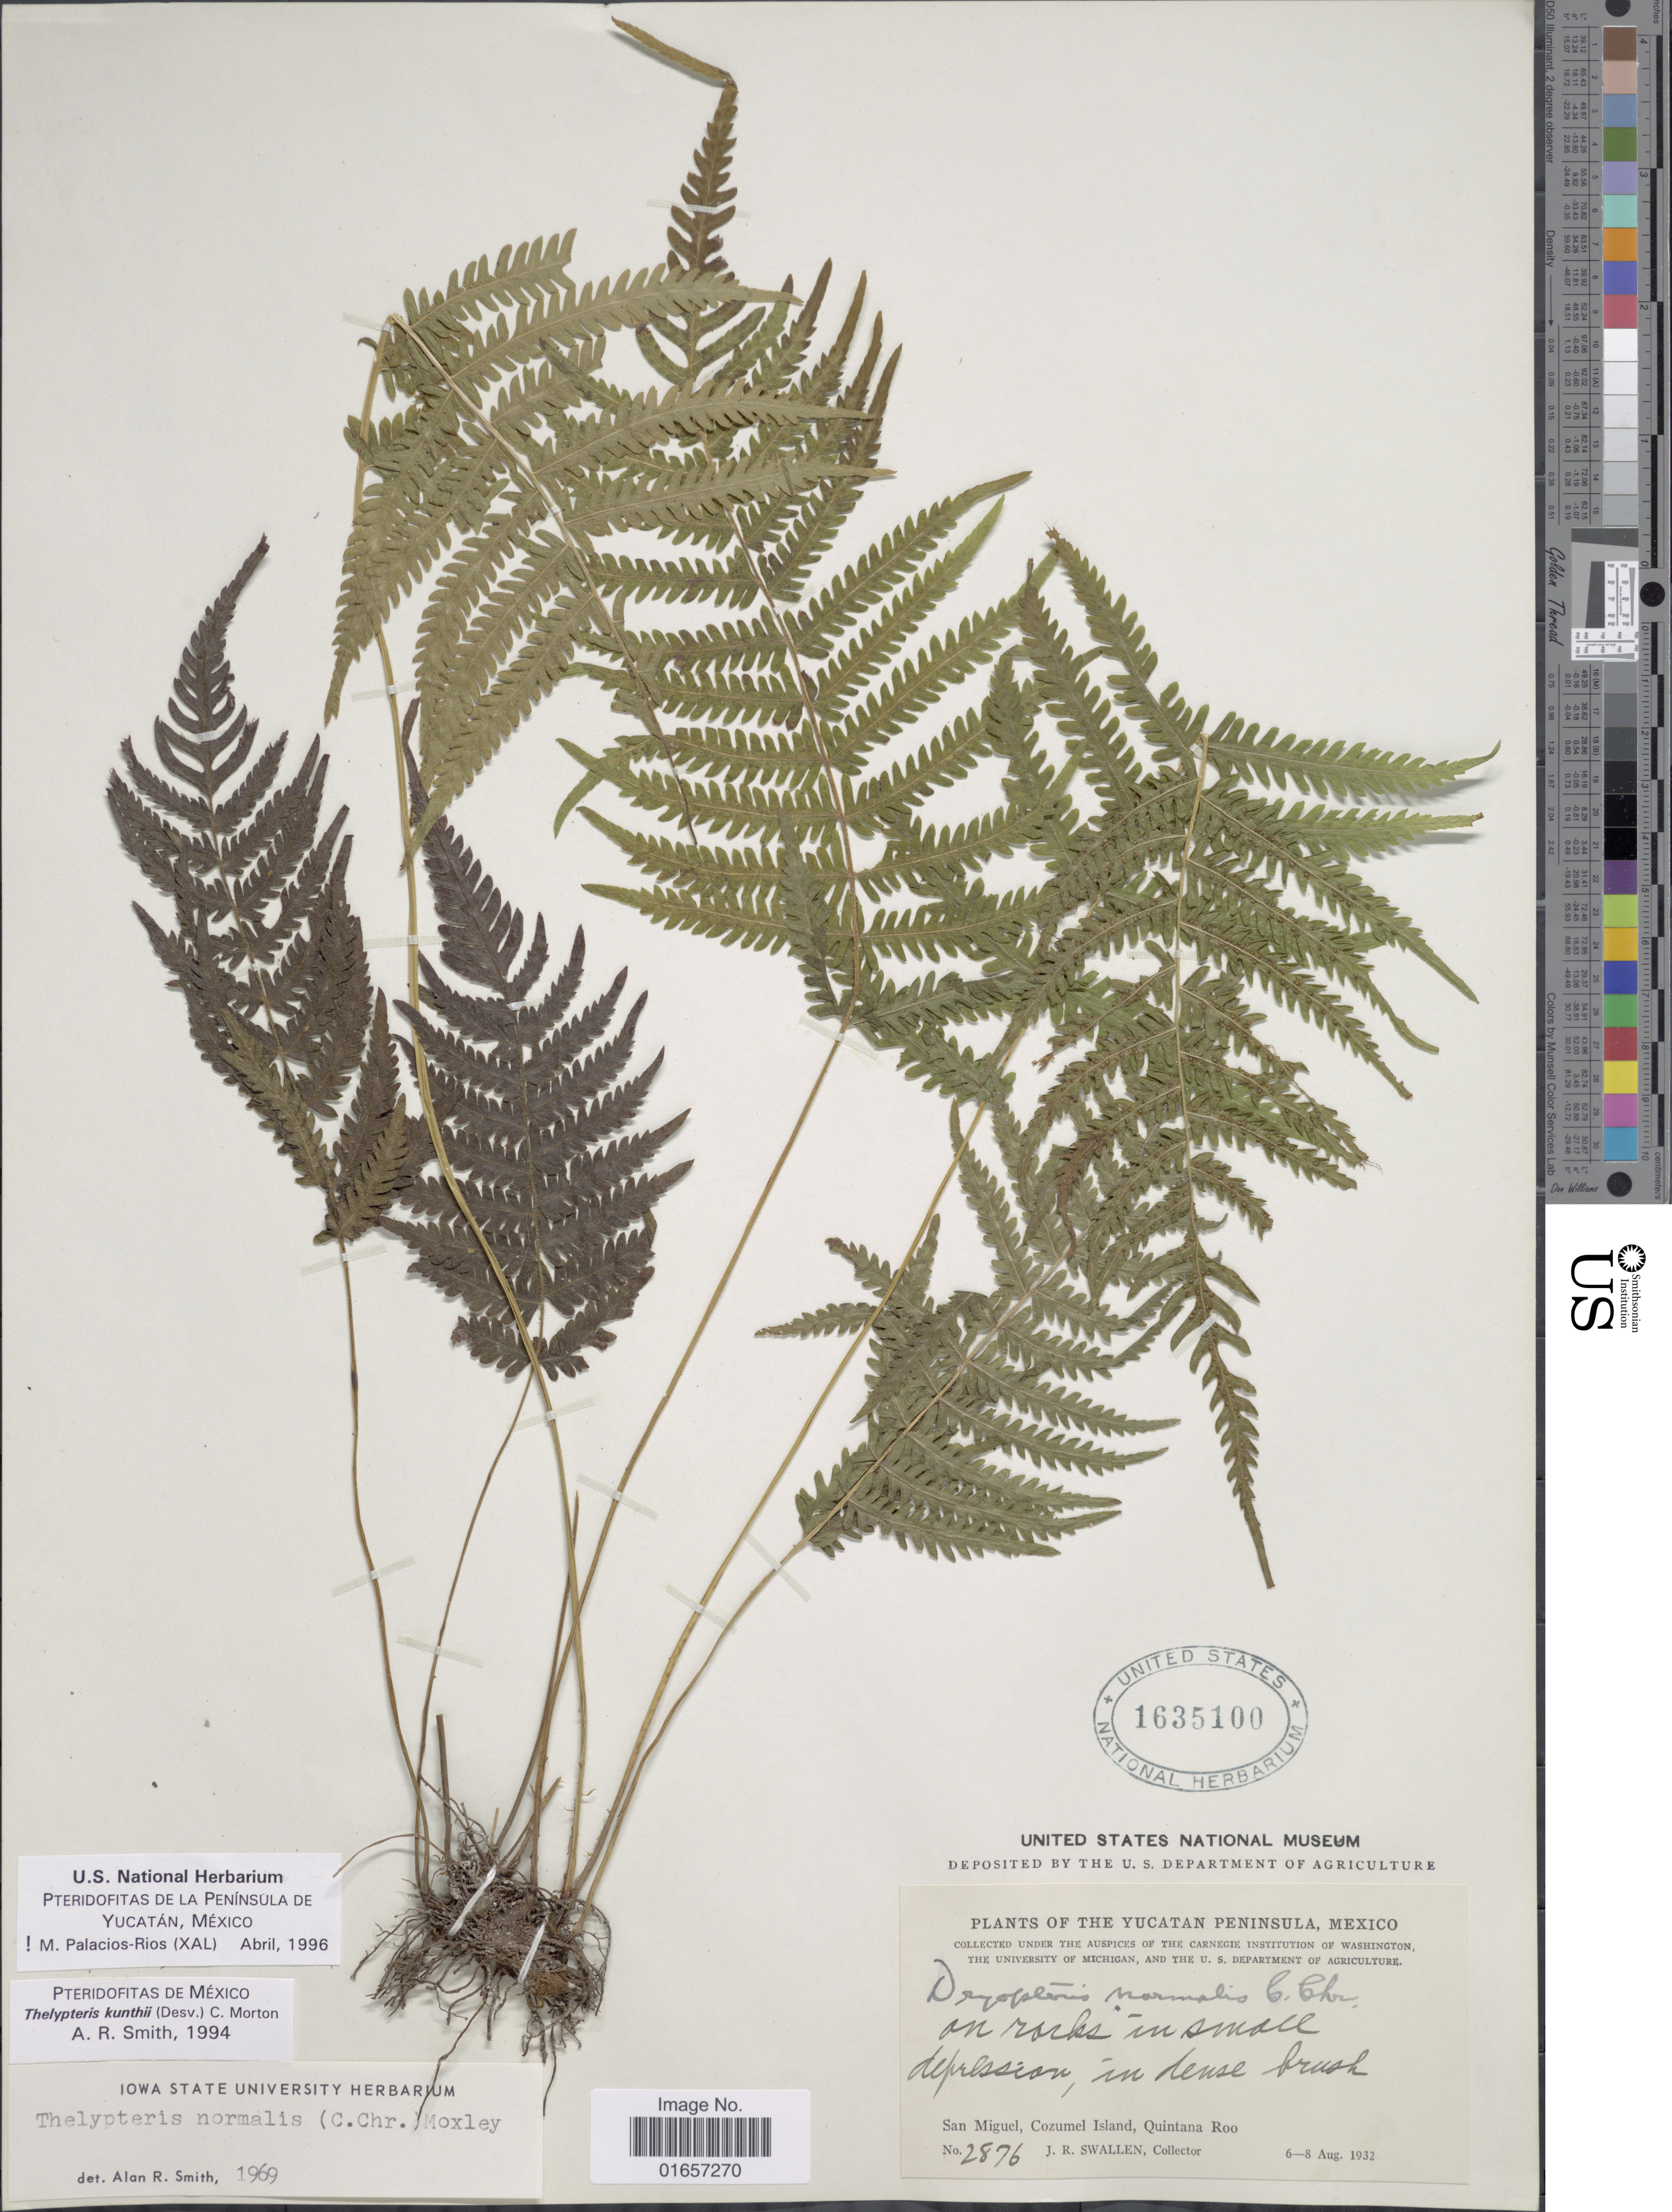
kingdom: Plantae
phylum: Tracheophyta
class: Polypodiopsida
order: Polypodiales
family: Thelypteridaceae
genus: Christella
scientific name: Christella kunthii comb. ined.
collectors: J. R. Swallen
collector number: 2876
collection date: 1932-08-06/1932-08-08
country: Mexico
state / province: Yucatán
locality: San Miguel, Cozumel Island, Quintana Roo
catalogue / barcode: US 1635100